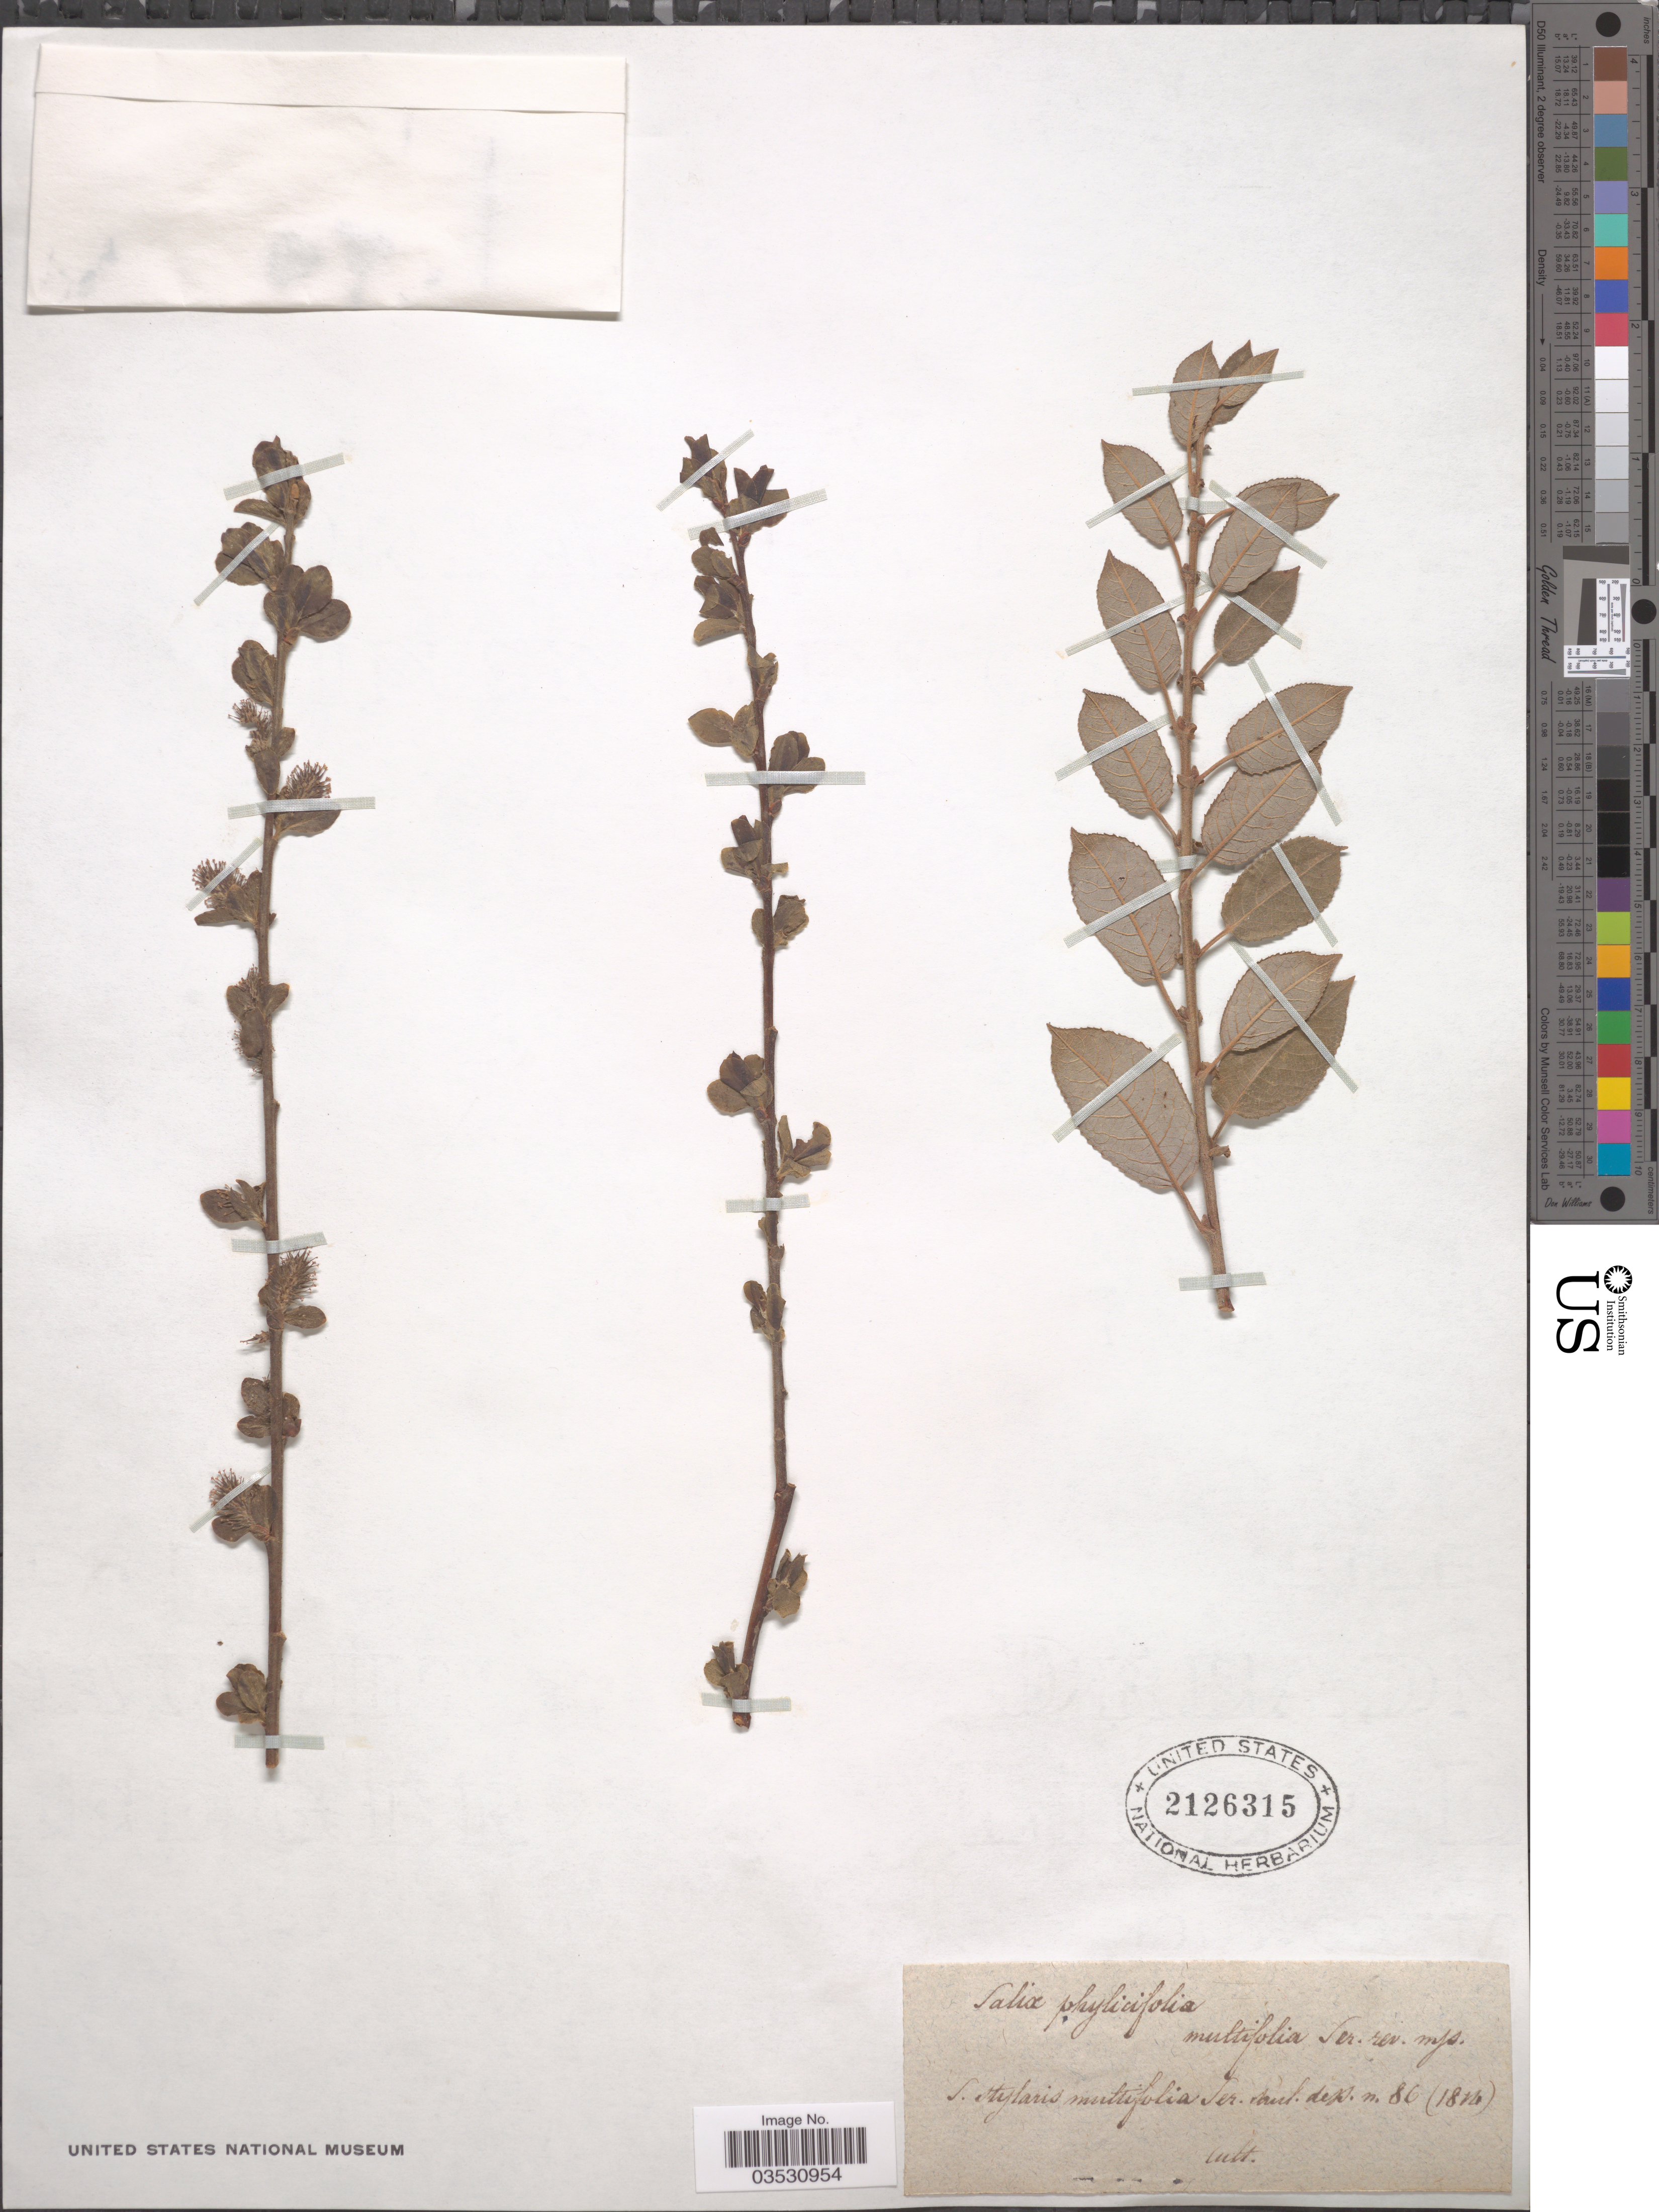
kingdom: Plantae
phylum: Tracheophyta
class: Magnoliopsida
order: Malpighiales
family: Salicaceae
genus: Salix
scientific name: Salix phylicifolia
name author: L.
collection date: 1814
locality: S. Hylaris mutisuloia [interpreted] Ser. saul dept [interpreted].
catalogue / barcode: US 2126315